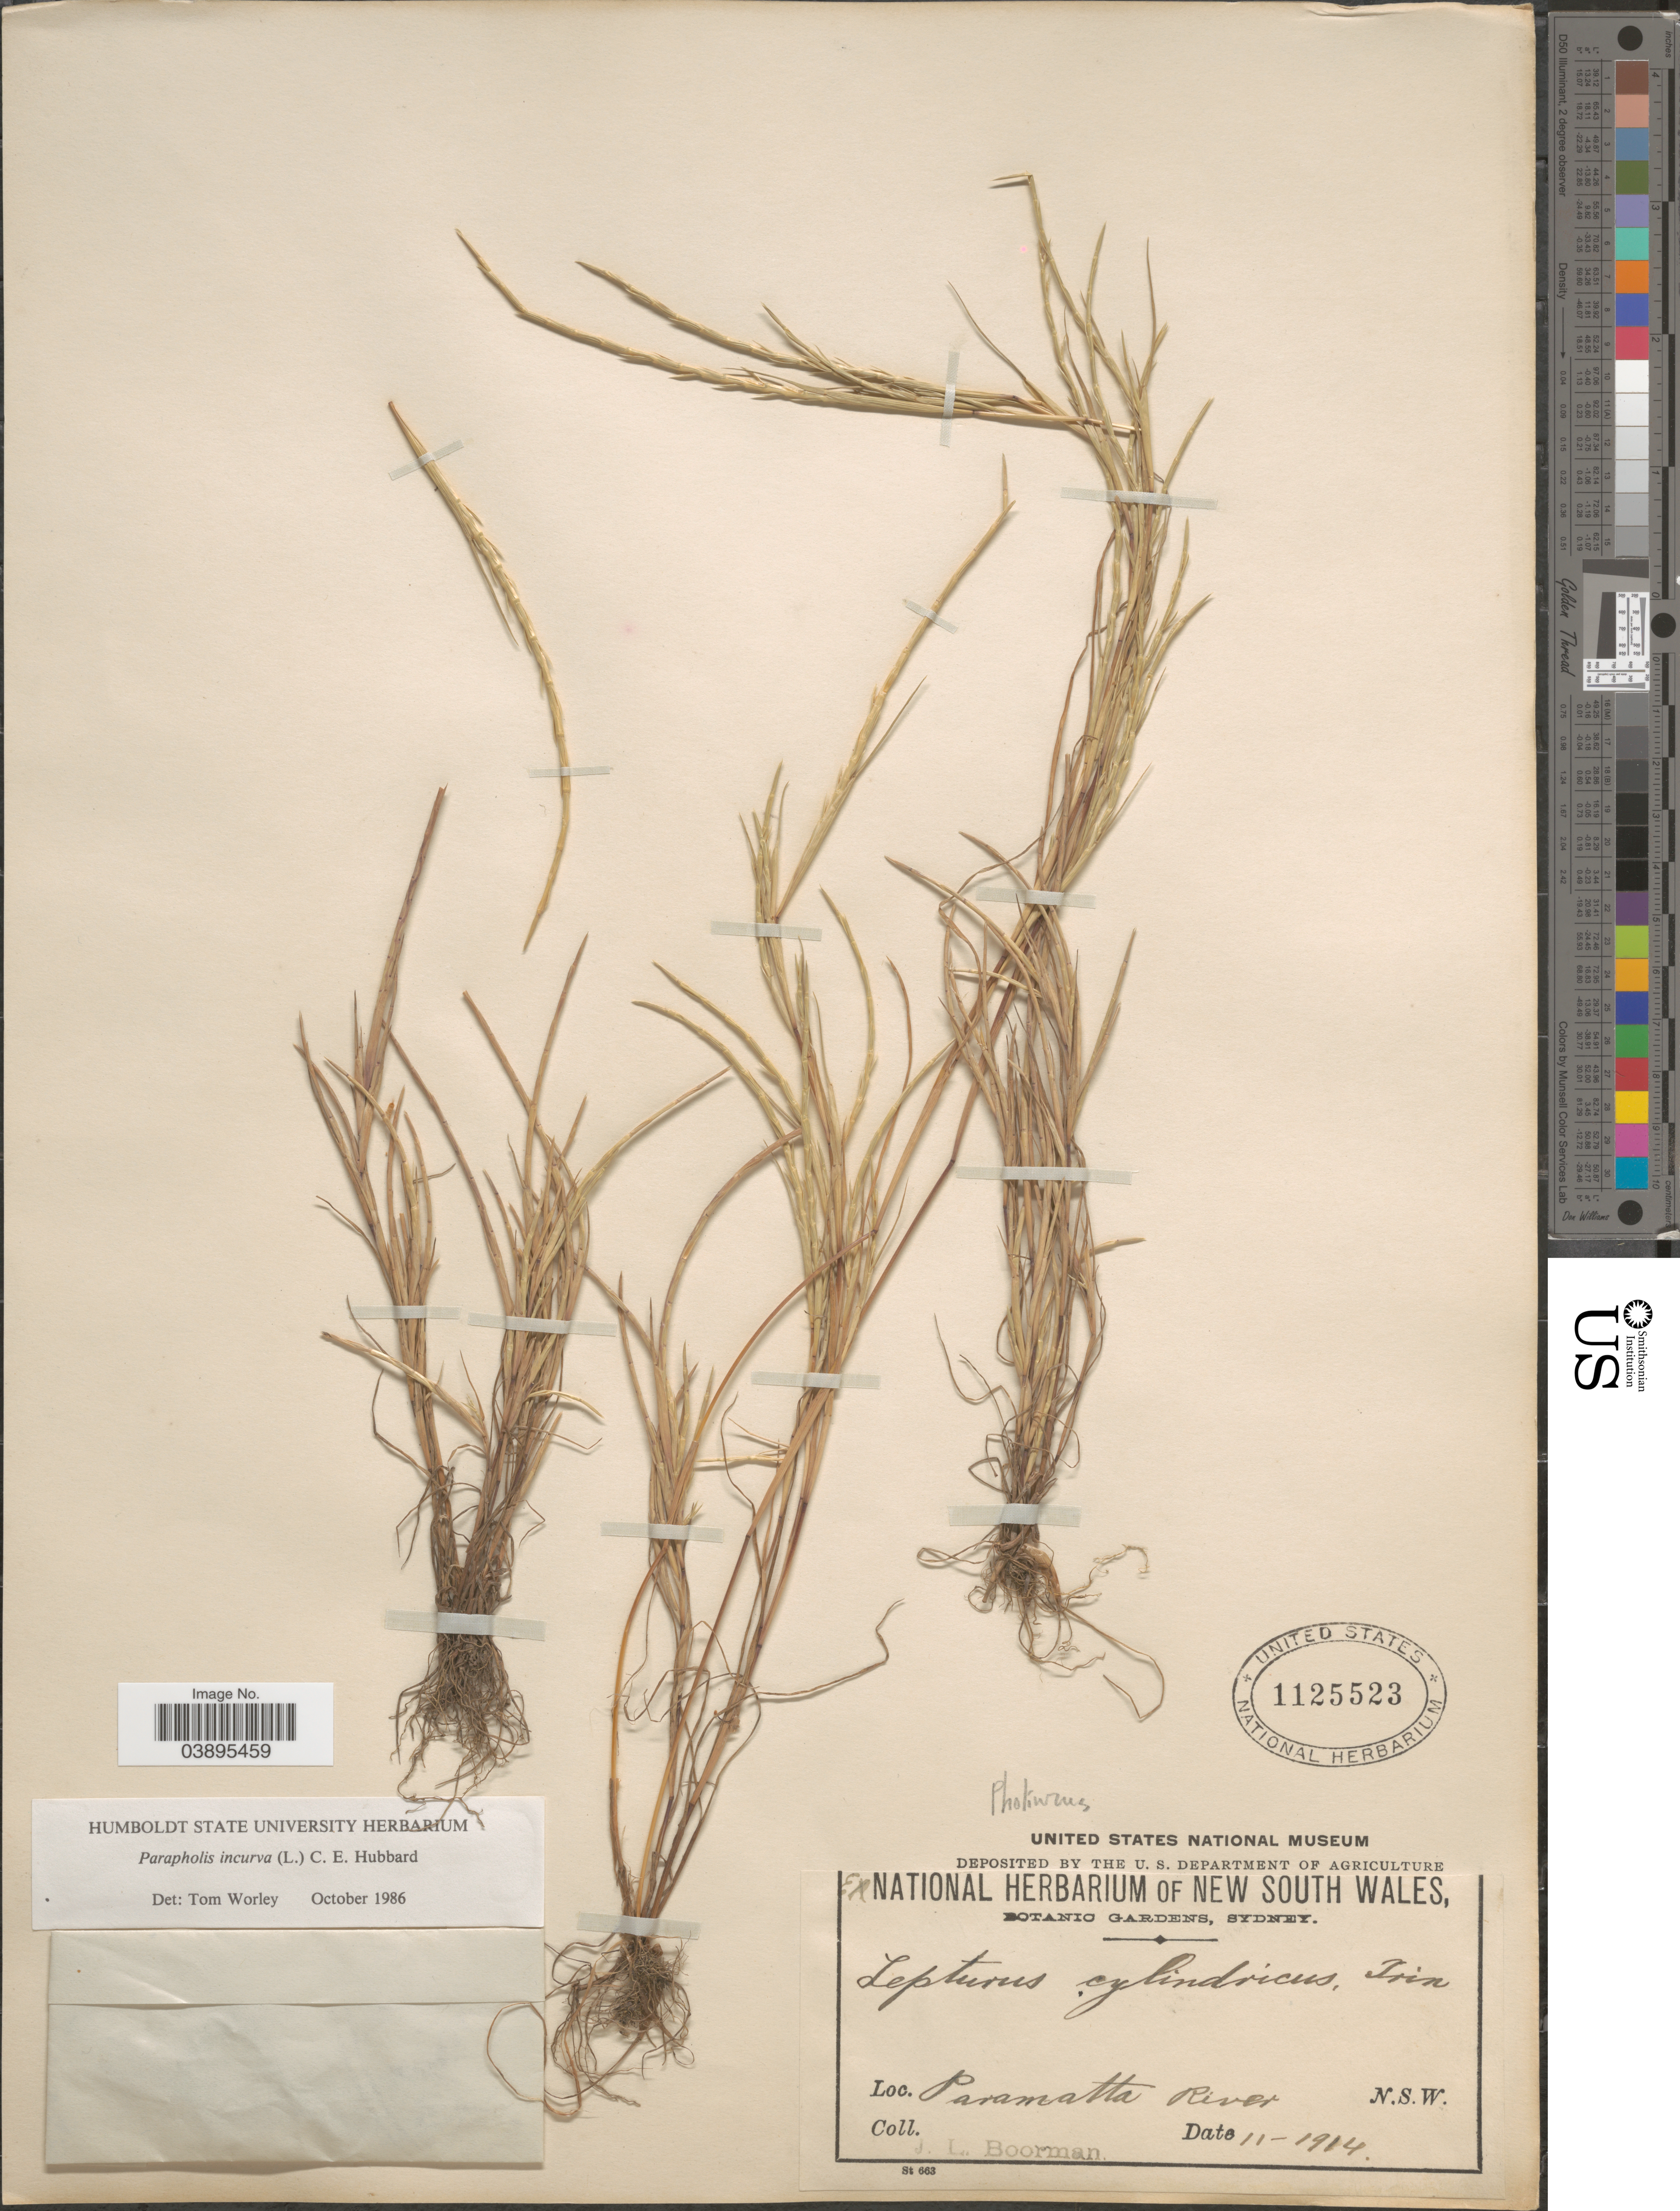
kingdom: Plantae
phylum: Tracheophyta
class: Liliopsida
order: Poales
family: Poaceae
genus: Parapholis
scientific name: Parapholis incurva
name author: (L.) C.E. Hubb.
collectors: J. Boorman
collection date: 1914-11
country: Australia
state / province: New South Wales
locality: Paramatta River. N.S.W.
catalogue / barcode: US 1125523